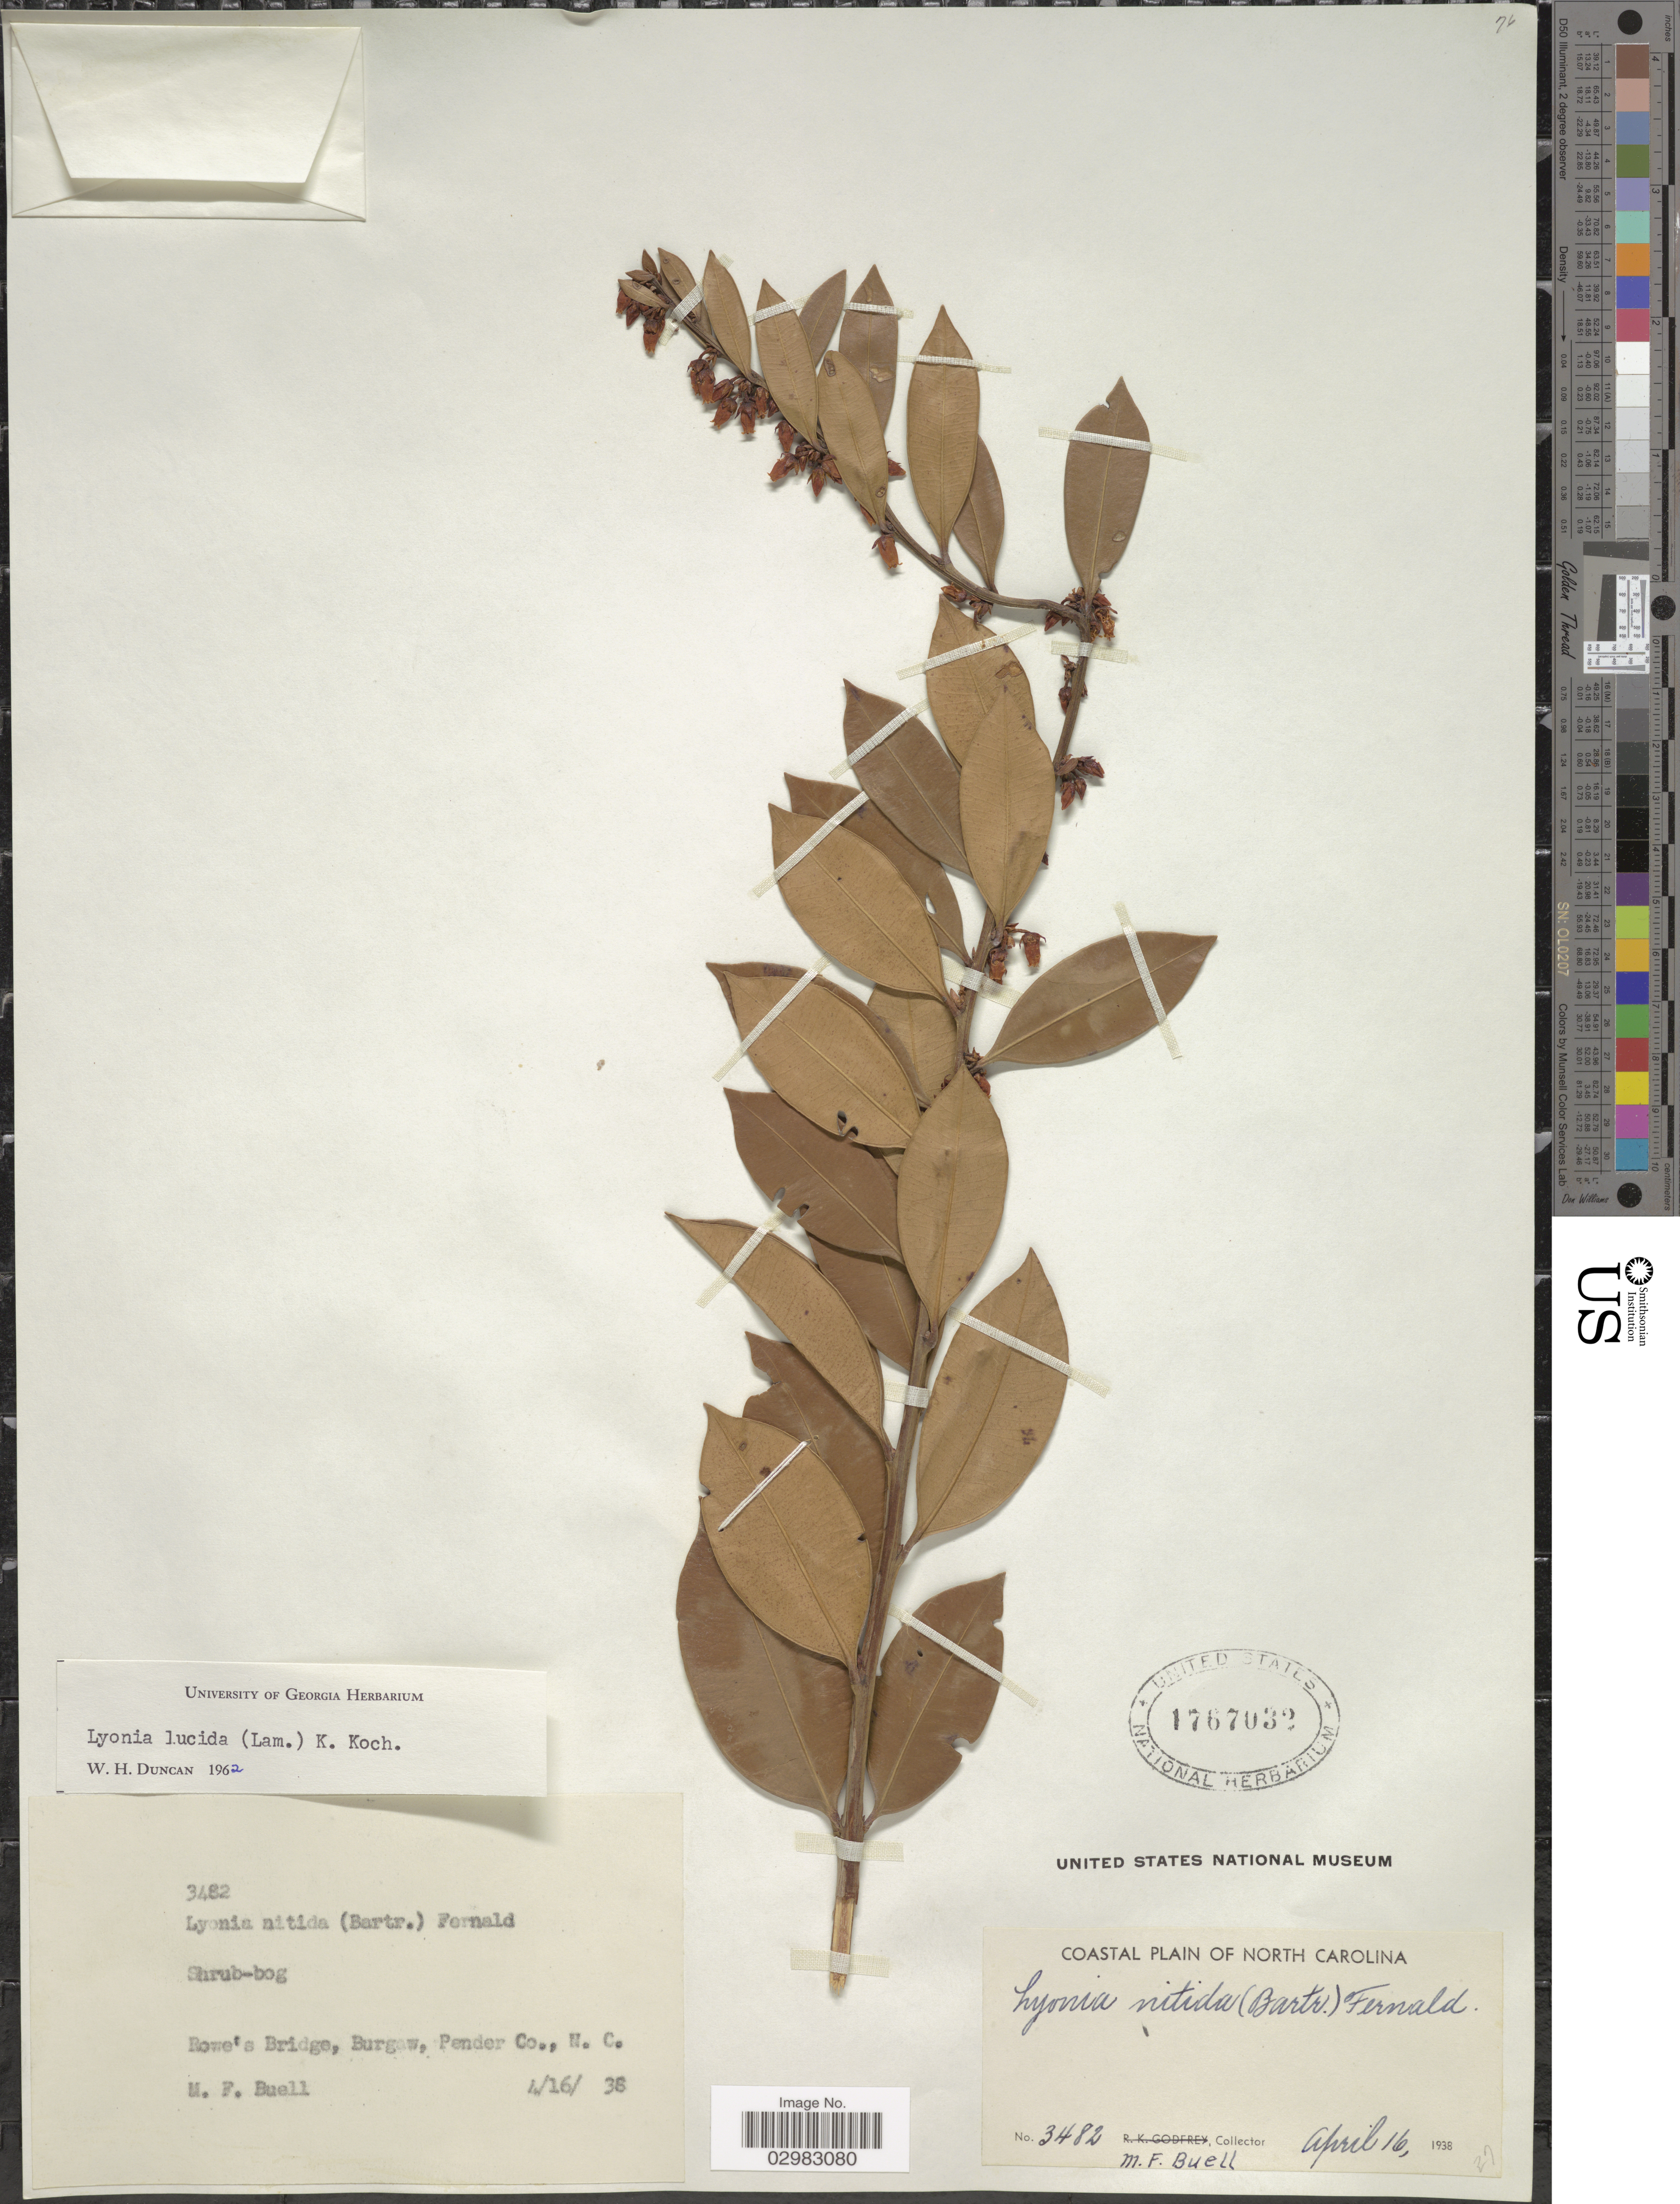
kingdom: Plantae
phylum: Tracheophyta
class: Magnoliopsida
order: Ericales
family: Ericaceae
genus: Lyonia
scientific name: Lyonia lucida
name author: K. Koch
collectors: M. Buell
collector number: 3482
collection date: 1938-04-16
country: United States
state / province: North Carolina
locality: Coastal Plain of North Carolina. Bowe's Bridge, Burgaw, Pender Co., N.C.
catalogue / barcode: US 1767032